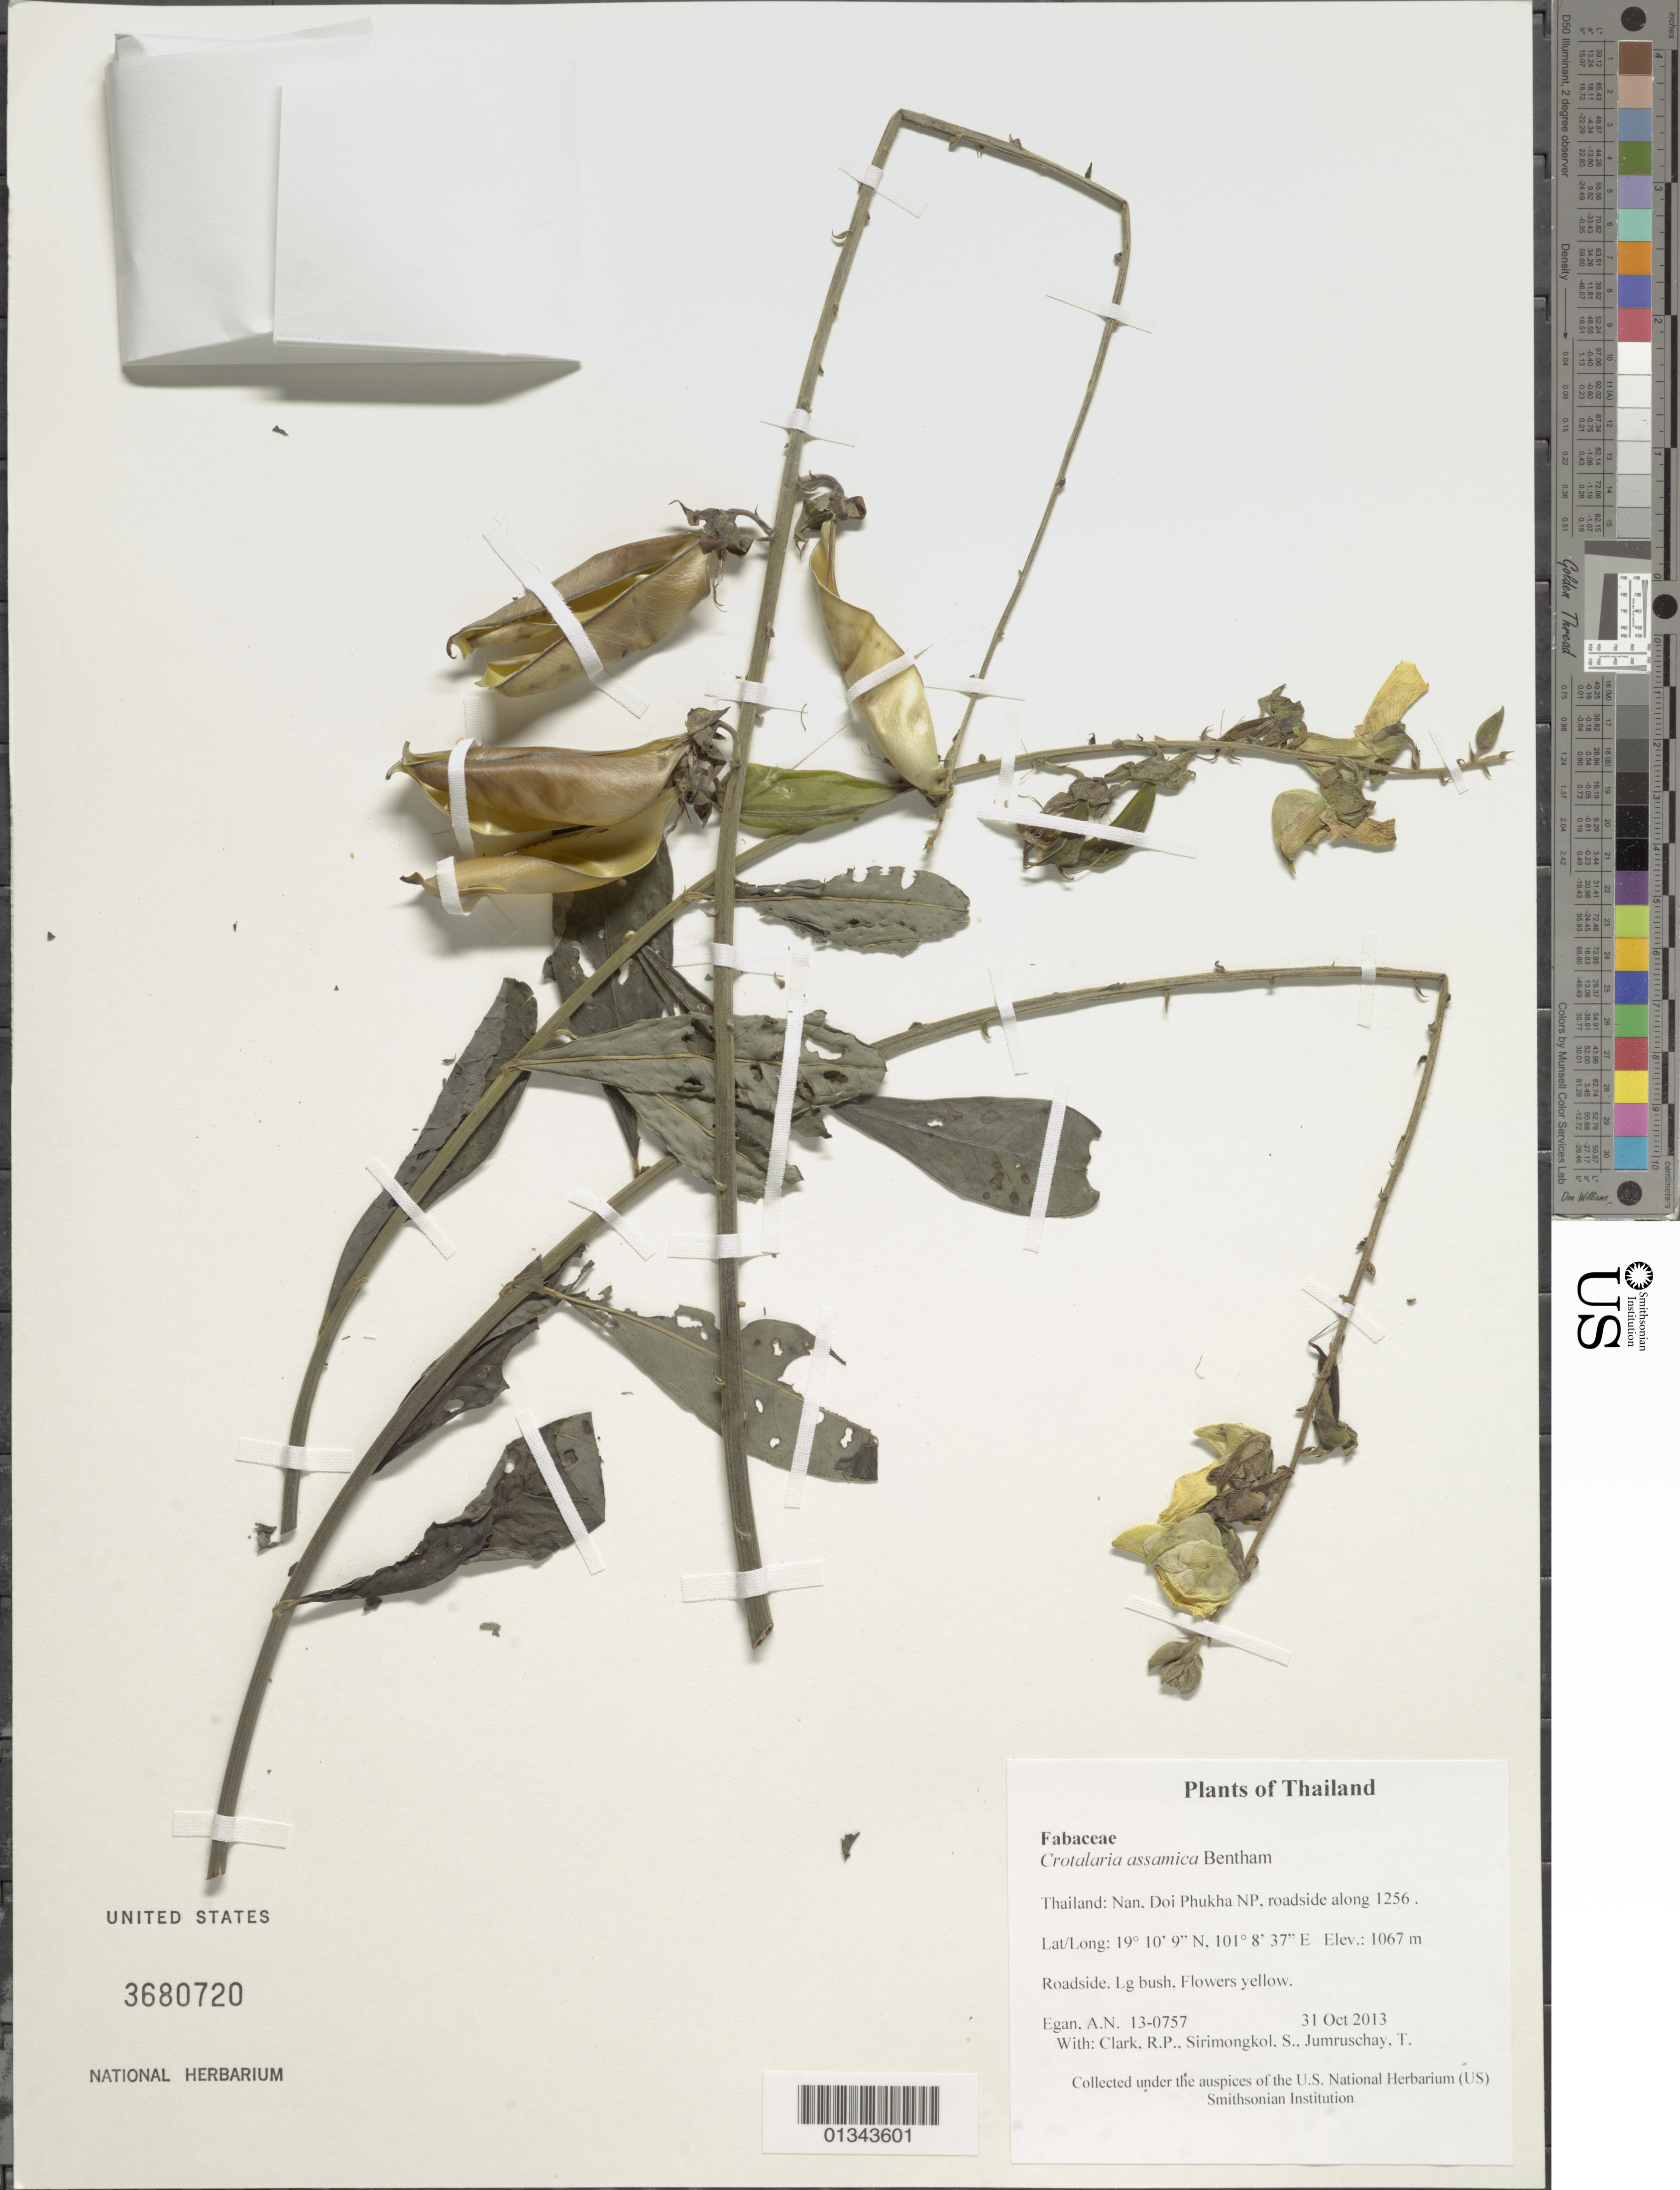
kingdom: Plantae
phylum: Tracheophyta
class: Magnoliopsida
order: Fabales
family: Fabaceae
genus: Crotalaria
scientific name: Crotalaria assamica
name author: Benth.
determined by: Egan, Ashley N., (US), Smithsonian Institution - National Museum of Natural History (UNITED STATES)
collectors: A. N. Egan, R. P. Clark, S. Sirimongkol & T. Jumruschay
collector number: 13-0757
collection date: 2013-10-31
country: Thailand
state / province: Nan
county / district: Bo Kluea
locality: Doi Phukha NP, roadside along 1256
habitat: Roadside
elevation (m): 1067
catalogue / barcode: US 3680720